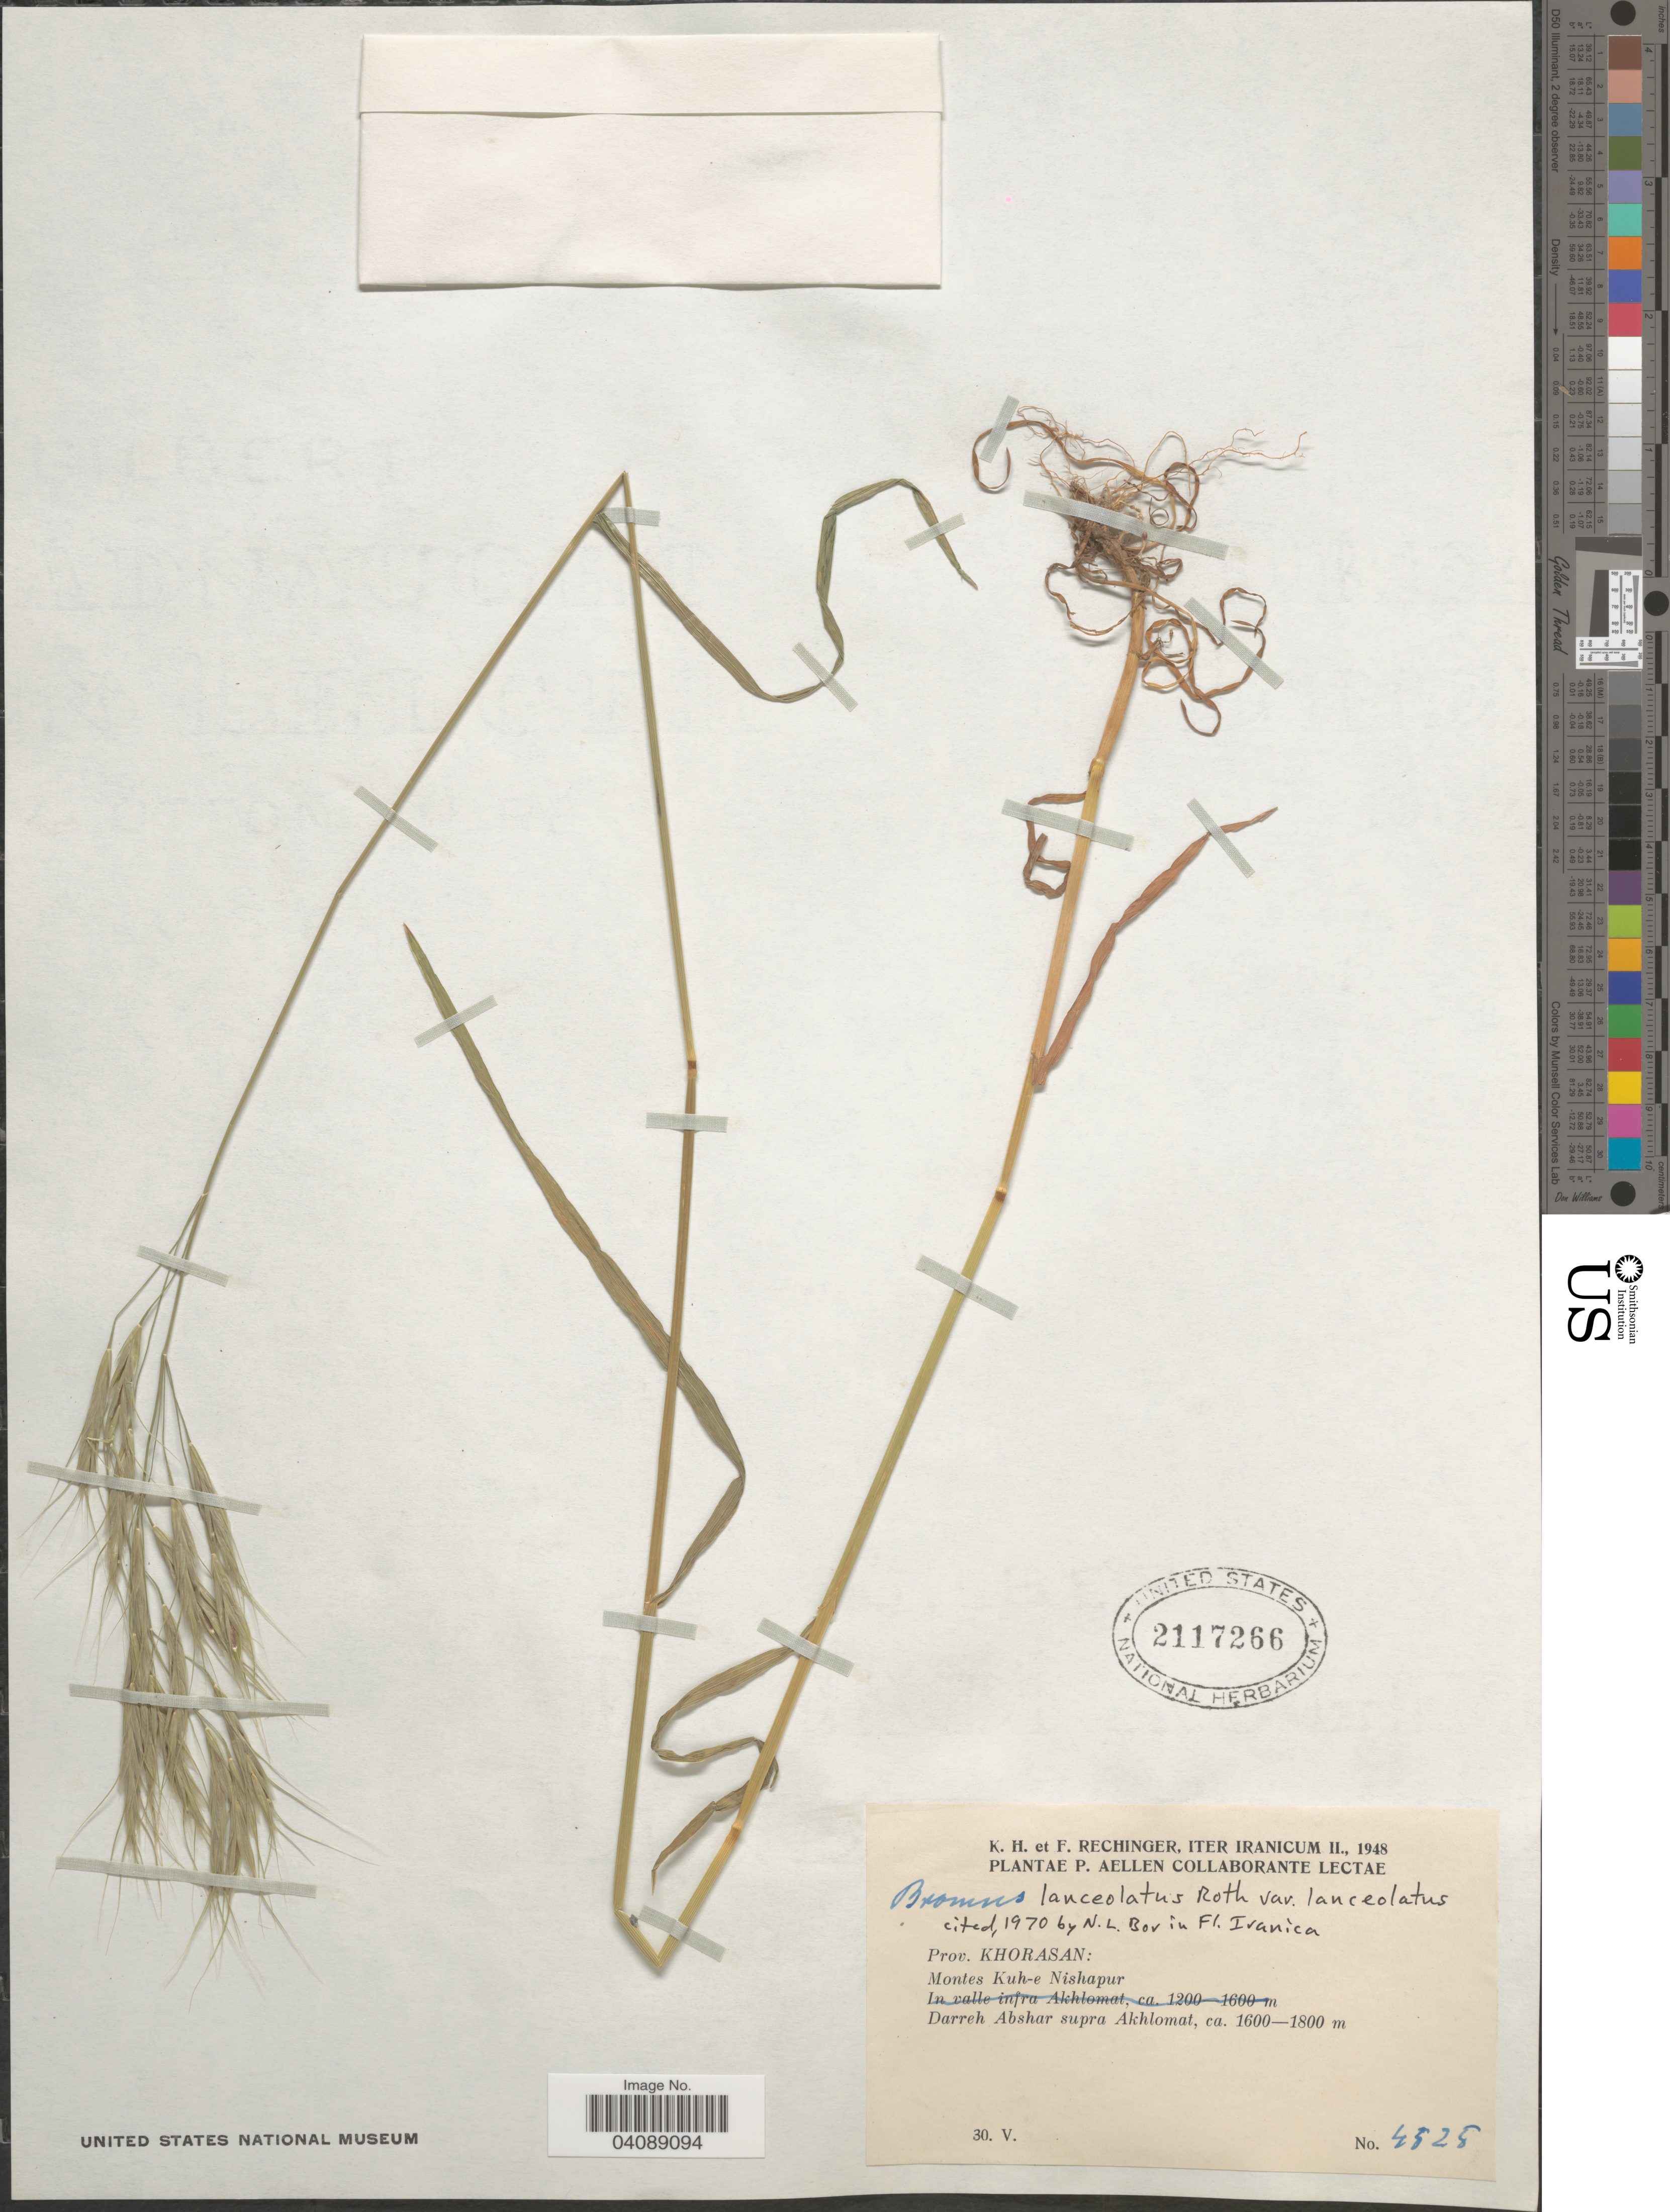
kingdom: Plantae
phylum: Tracheophyta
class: Liliopsida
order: Poales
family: Poaceae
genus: Bromus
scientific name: Bromus lanceolatus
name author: Roth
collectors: K. H. Rechinger & F. Rechinger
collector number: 4525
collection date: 1948-05-30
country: Iran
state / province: Khorasan [obsolete]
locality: Iter Iranicum II., 1948. Prov. Khorasan: Montes Kuh-e Nishapur. Darreh Abshar supra Akhlomat.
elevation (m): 1600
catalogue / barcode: US 2117266